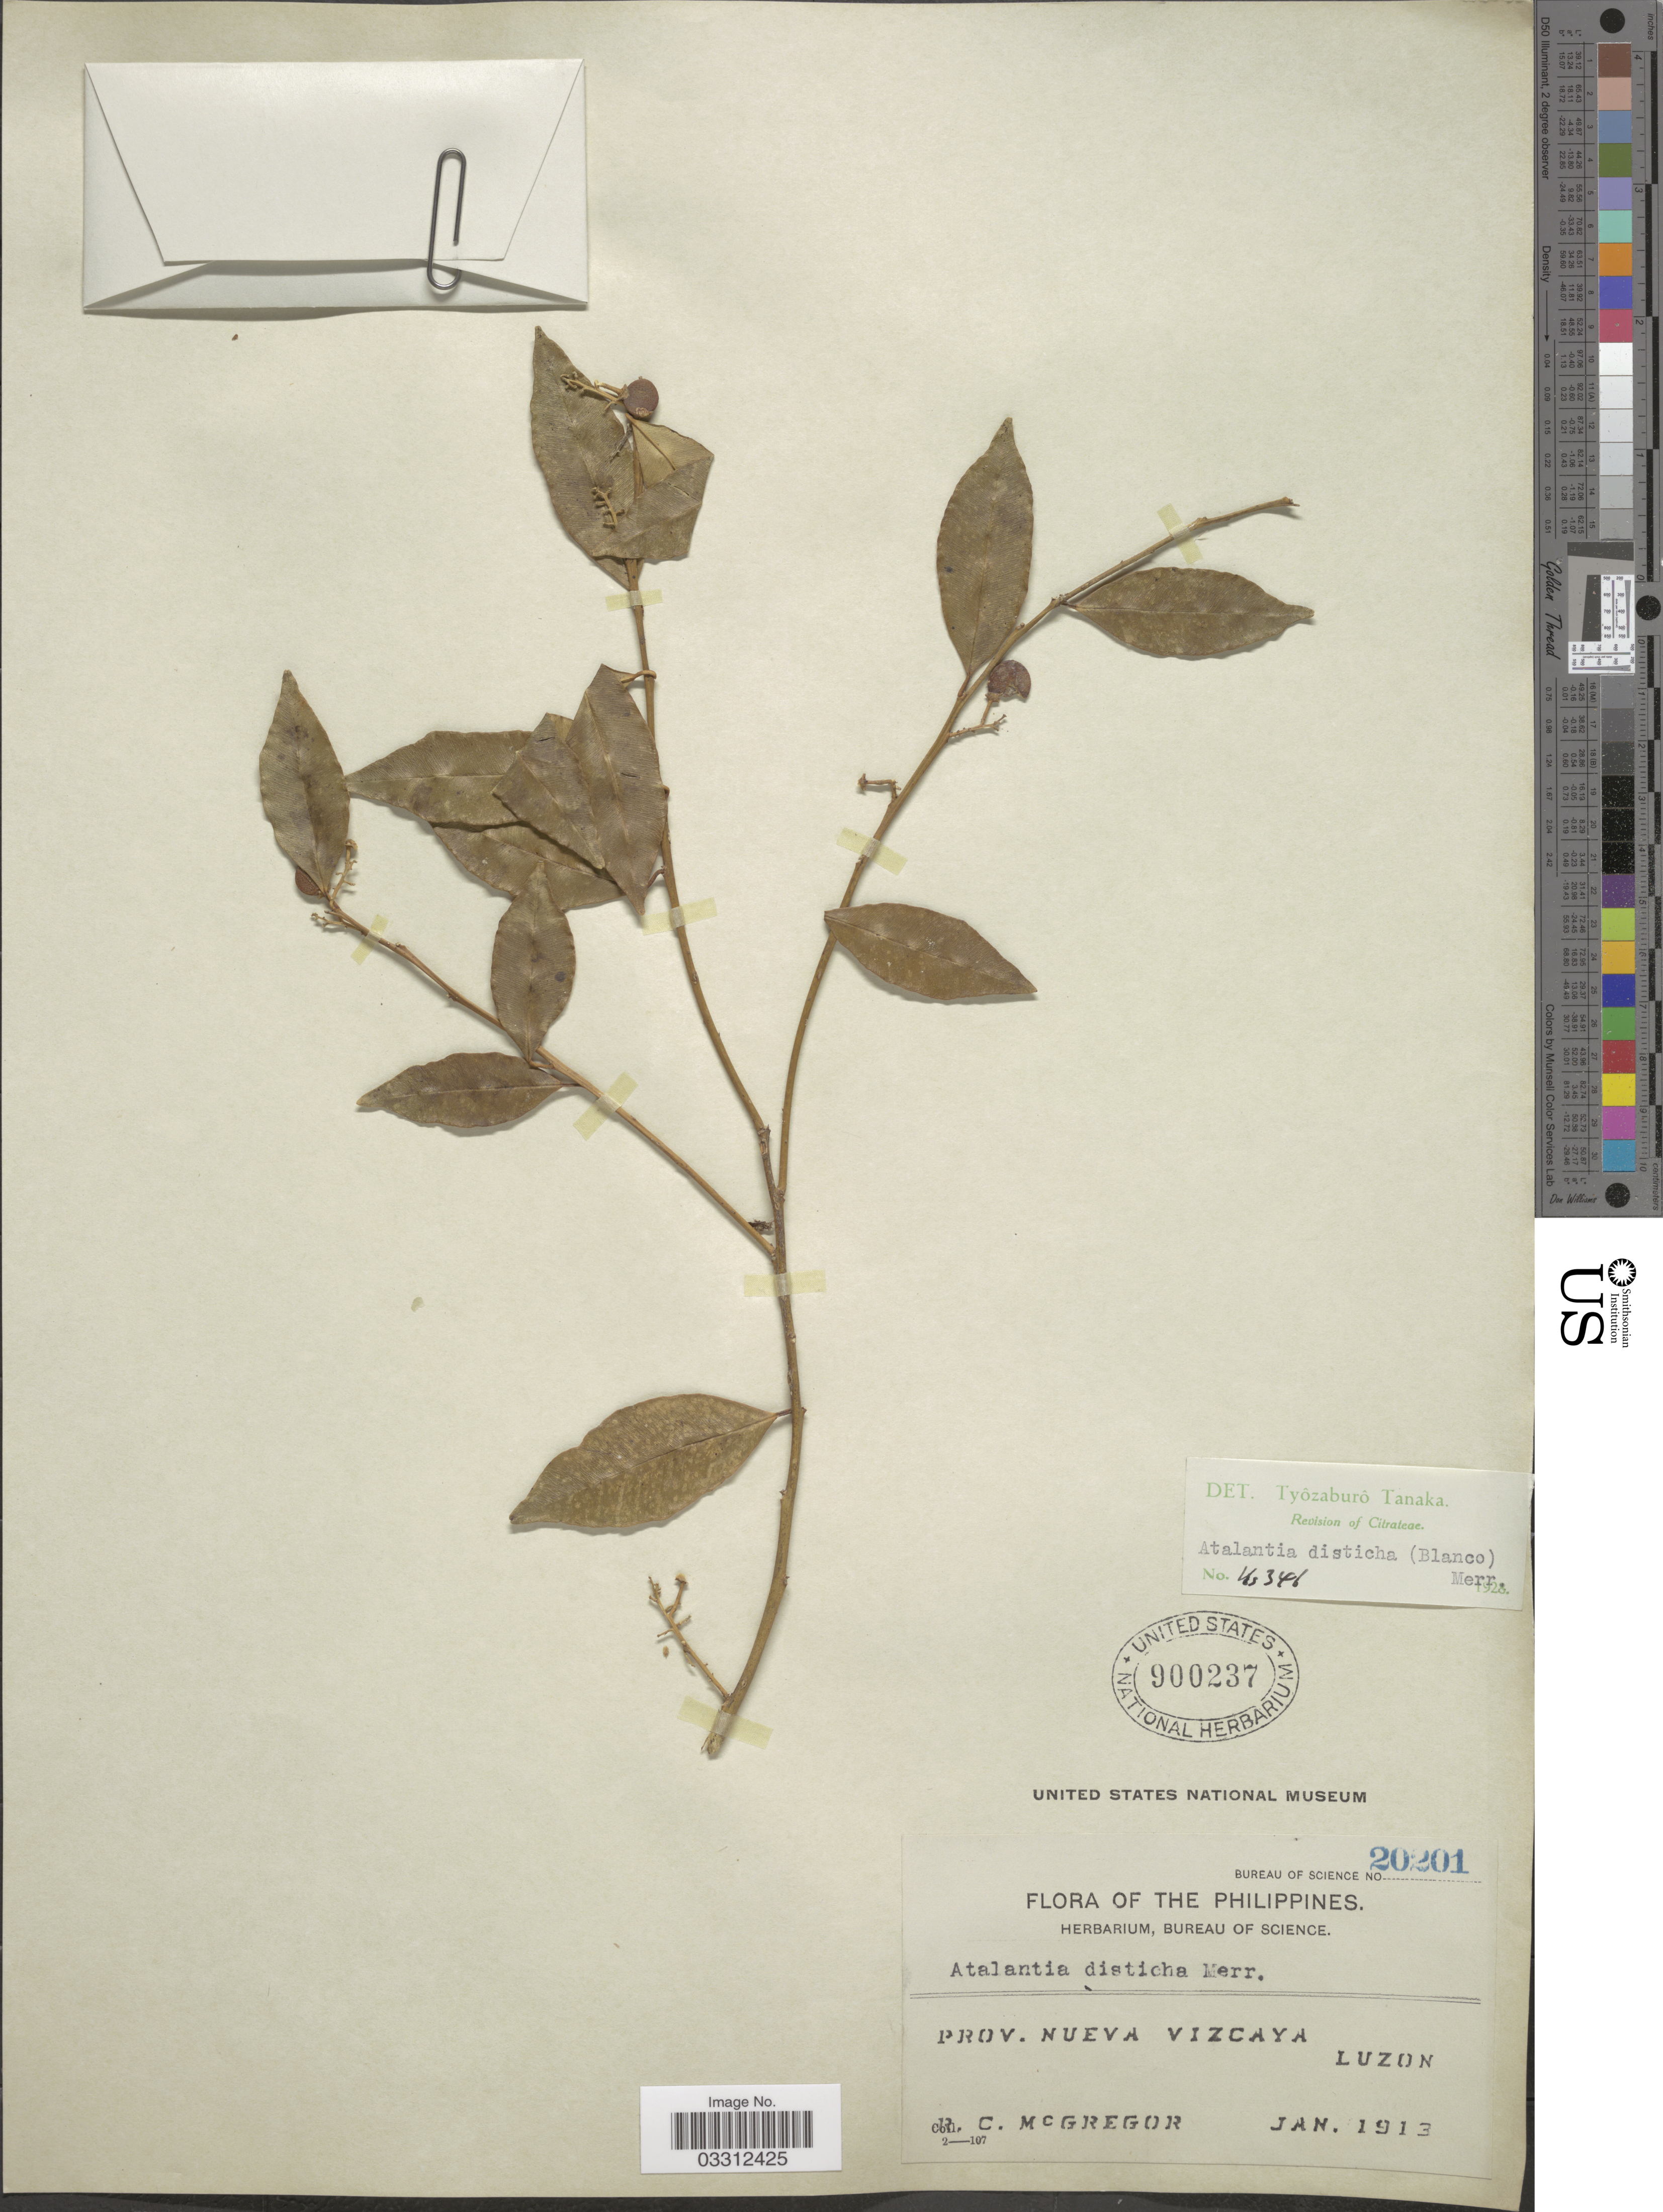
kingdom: Plantae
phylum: Tracheophyta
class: Magnoliopsida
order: Sapindales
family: Rutaceae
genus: Atalantia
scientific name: Atalantia racemosa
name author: Wight ex Hook.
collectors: R. C. McGregor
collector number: Bureau of Science 20201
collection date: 1913-01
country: Philippines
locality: Prov. Nueva Vizcaya. Luzon.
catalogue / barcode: US 900237